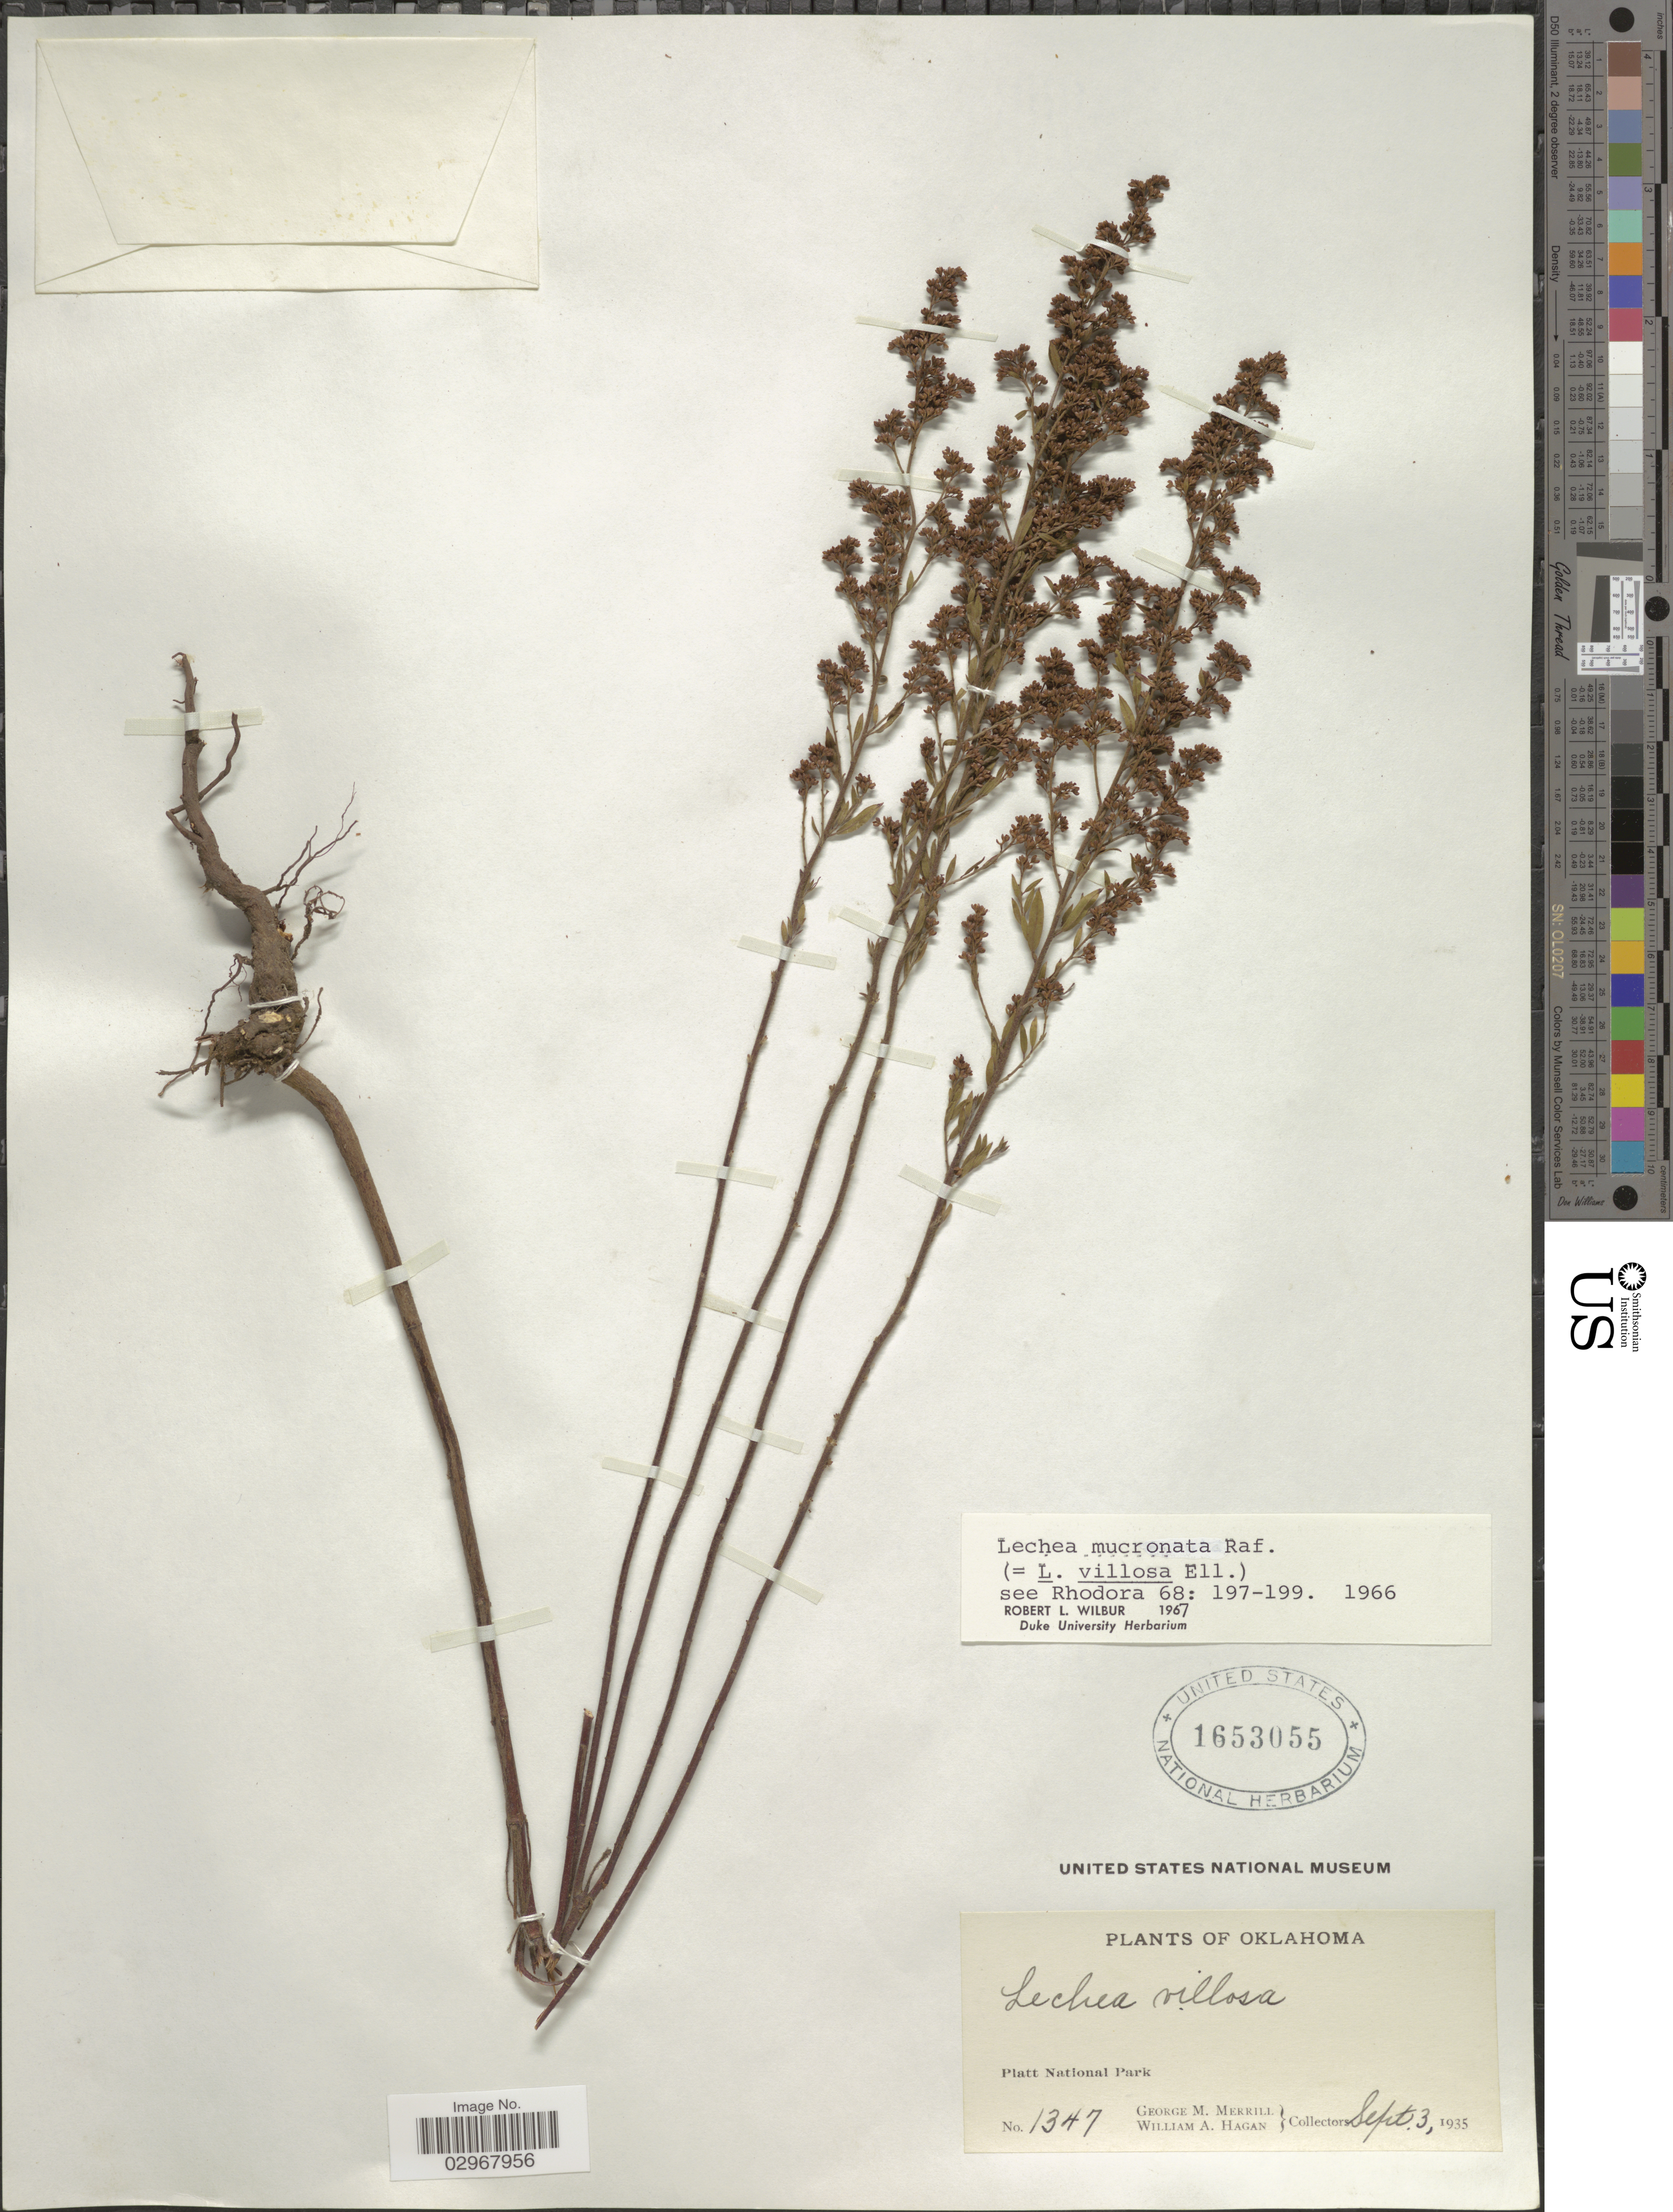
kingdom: Plantae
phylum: Tracheophyta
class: Magnoliopsida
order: Malvales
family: Cistaceae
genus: Lechea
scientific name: Lechea mucronata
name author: Raf.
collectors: G. M. Merrill & W. Hagan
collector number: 1347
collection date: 1935-09-03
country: United States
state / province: Oklahoma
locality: Platt National Park.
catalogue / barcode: US 1653055